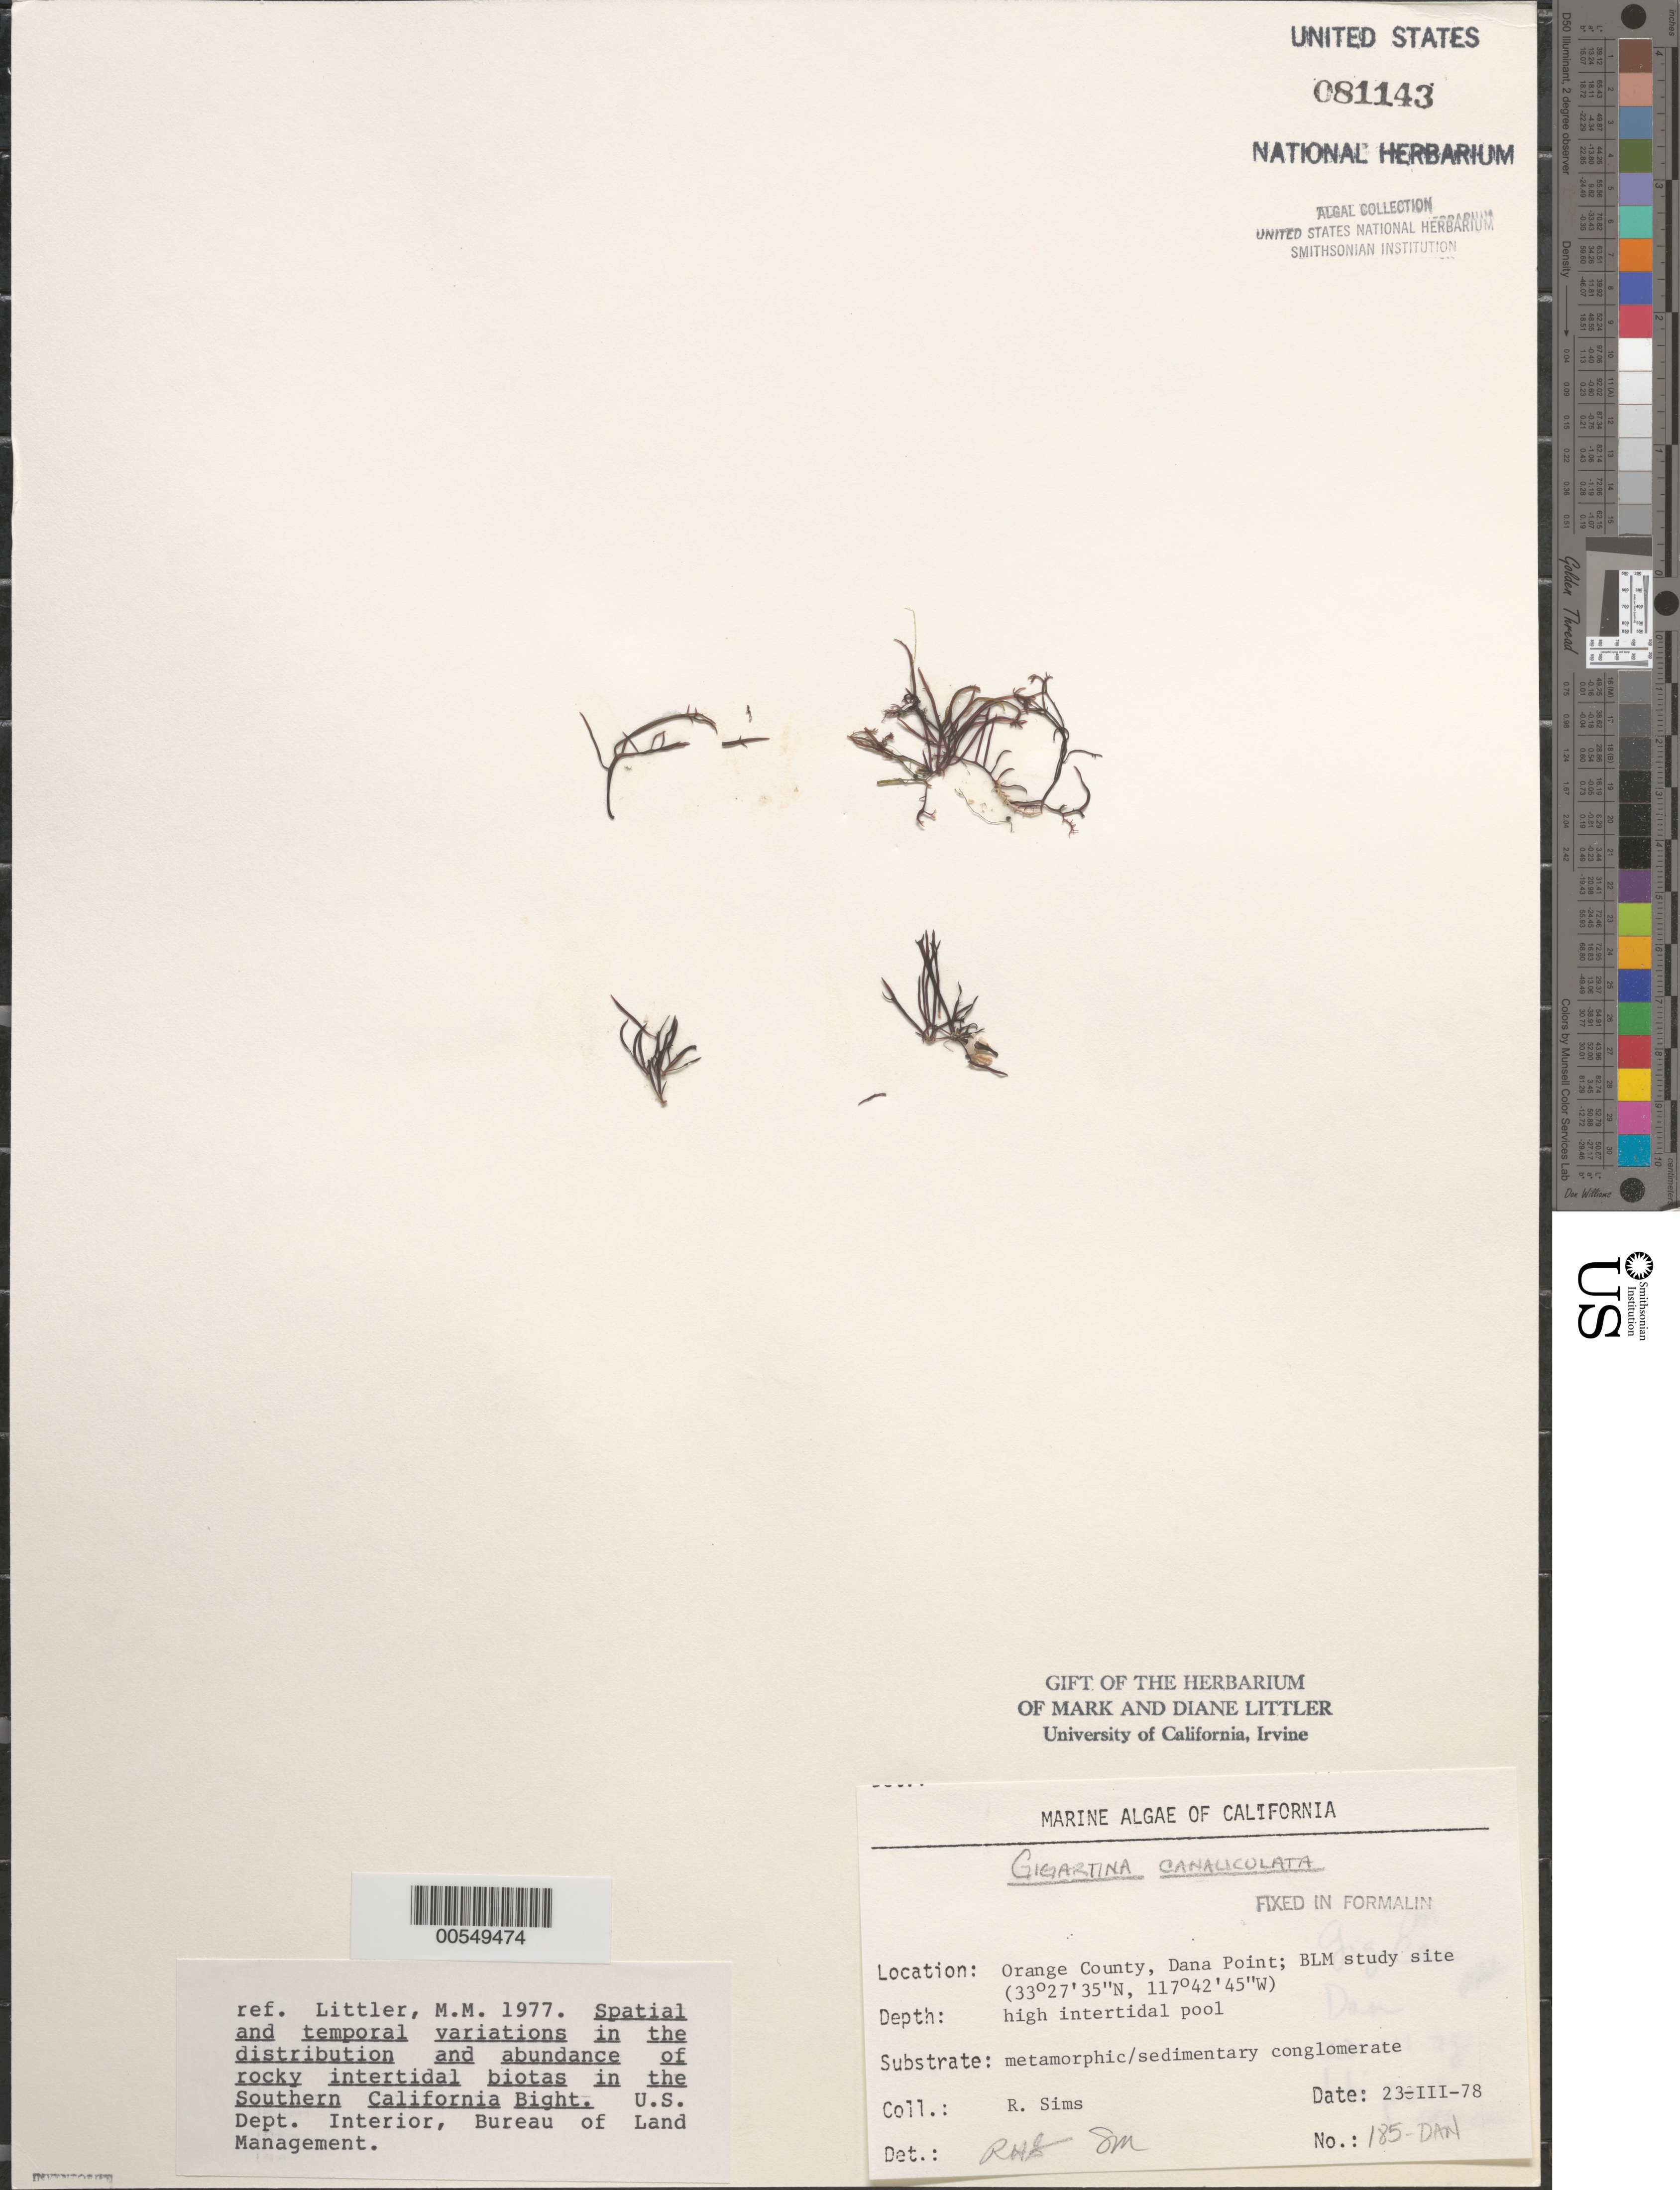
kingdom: Plantae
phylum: Rhodophyta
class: Florideophyceae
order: Gigartinales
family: Gigartinaceae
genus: Chondracanthus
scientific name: Chondracanthus canaliculatus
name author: (Harv.) Guiry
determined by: Algae name updating Project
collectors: R. H. Sims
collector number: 185-DAN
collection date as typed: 23 Mar 1978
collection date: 1978-03-23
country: United States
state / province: California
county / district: Orange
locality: Dana Point, 1 km north of marina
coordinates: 33 27'35"N, 117 42'45"W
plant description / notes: BLM-SOCALBIGHT Rocky Intertidal Survey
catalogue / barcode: US 81143